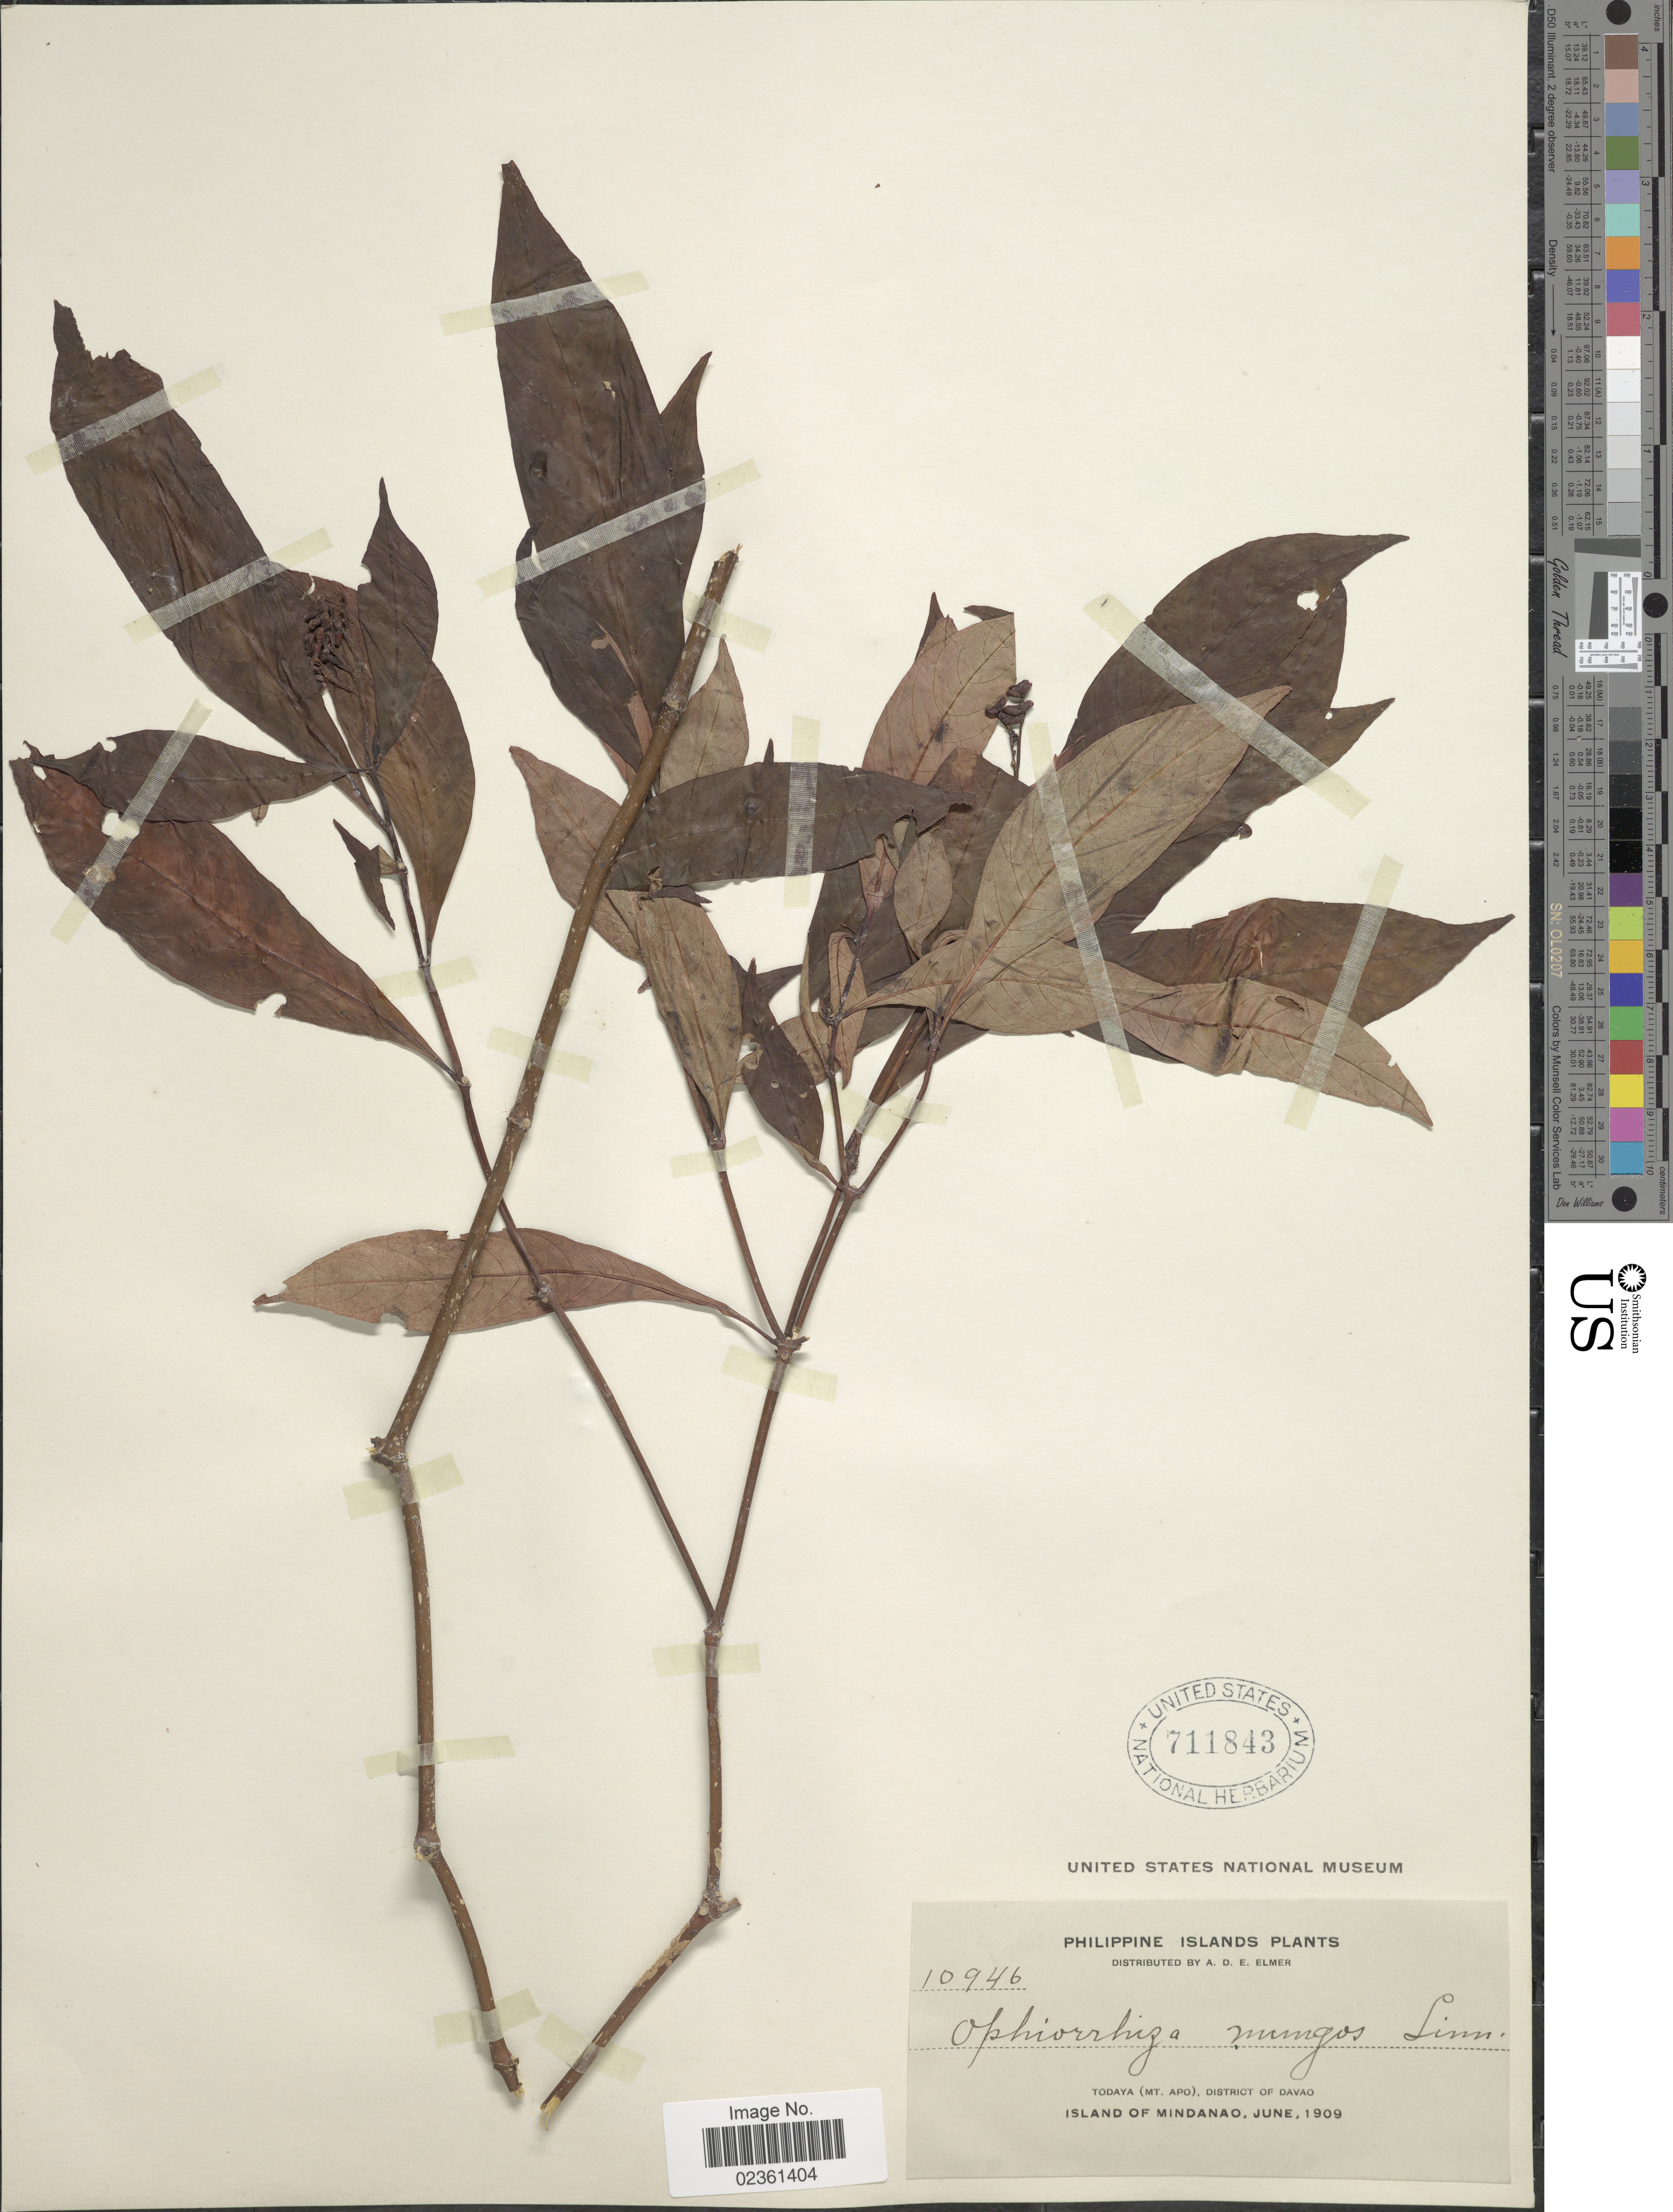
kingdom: Plantae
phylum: Tracheophyta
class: Magnoliopsida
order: Gentianales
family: Rubiaceae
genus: Ophiorrhiza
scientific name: Ophiorrhiza mungos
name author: L.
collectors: A. D. E. Elmer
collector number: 10946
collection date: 1909-06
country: Philippines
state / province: Davao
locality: Philippine Islands, Todaya (Mt. Apo), Island of Mindanao.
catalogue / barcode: US 711843